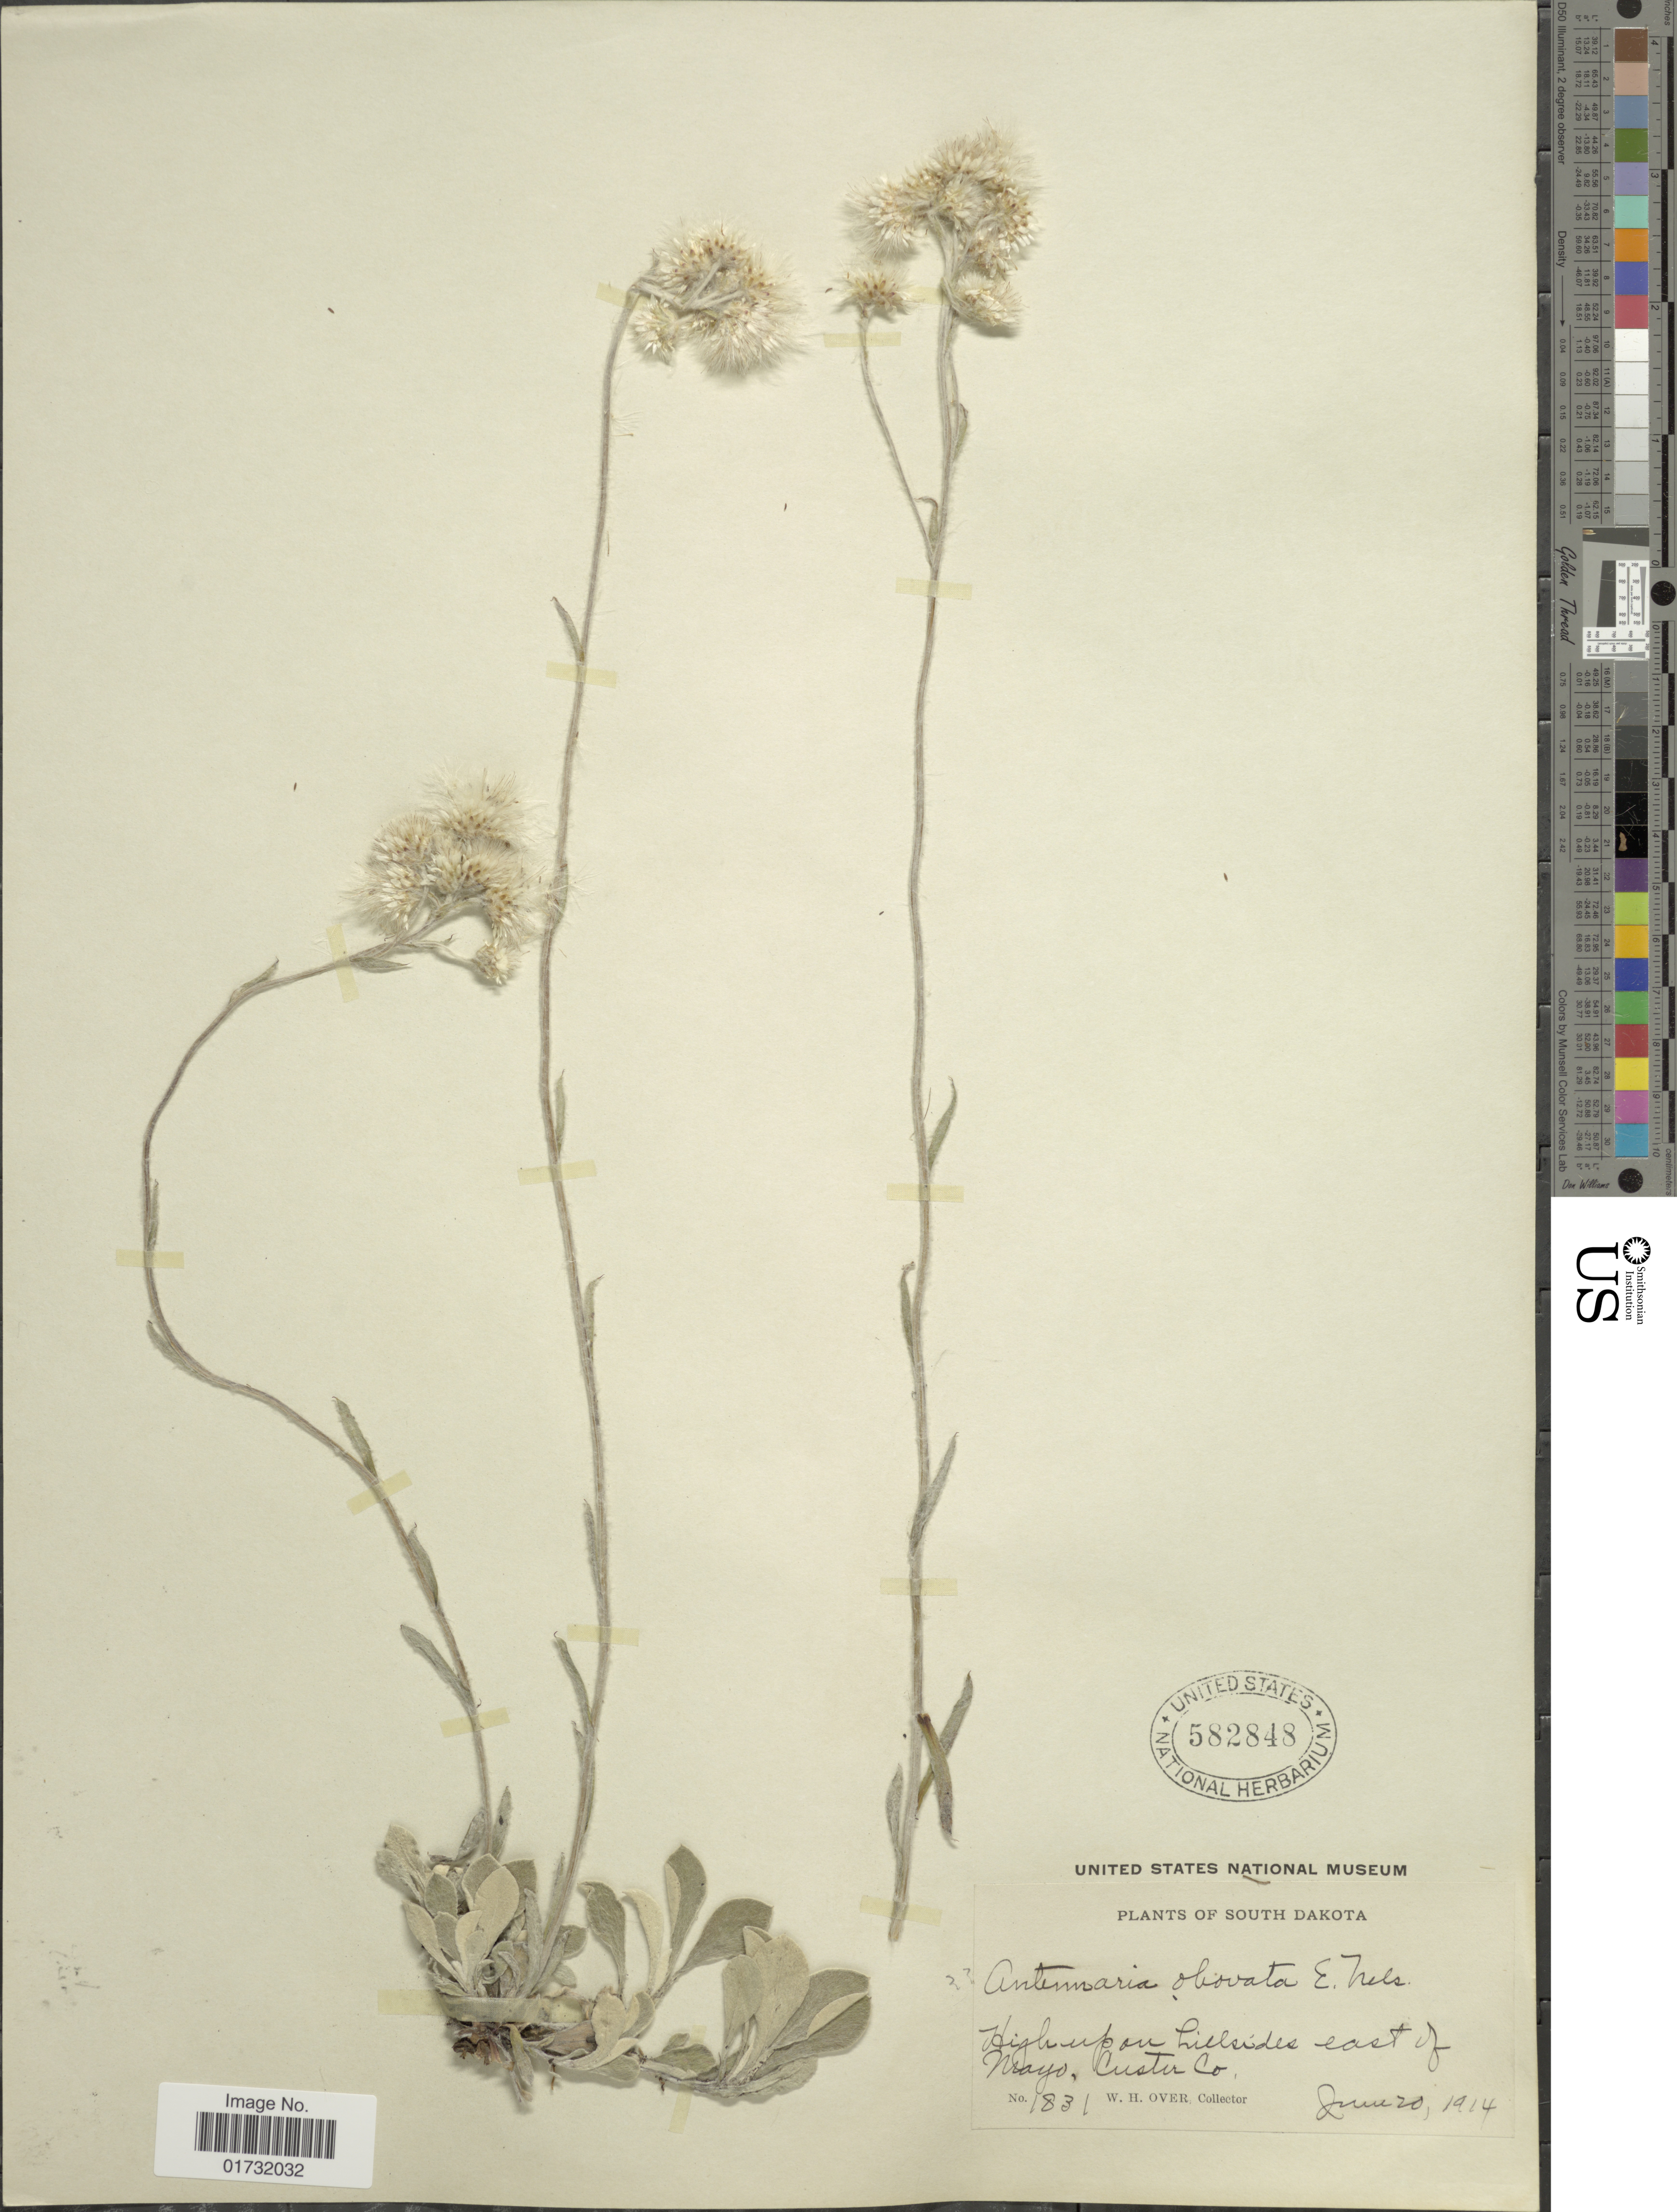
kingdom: Plantae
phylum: Tracheophyta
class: Magnoliopsida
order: Asterales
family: Asteraceae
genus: Antennaria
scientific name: Antennaria obovata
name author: E.E. Nelson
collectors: W. Over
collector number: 1831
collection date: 1914-06-20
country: United States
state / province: South Dakota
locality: High up on hillsides east of Mayo, Custer Co.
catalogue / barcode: US 582848